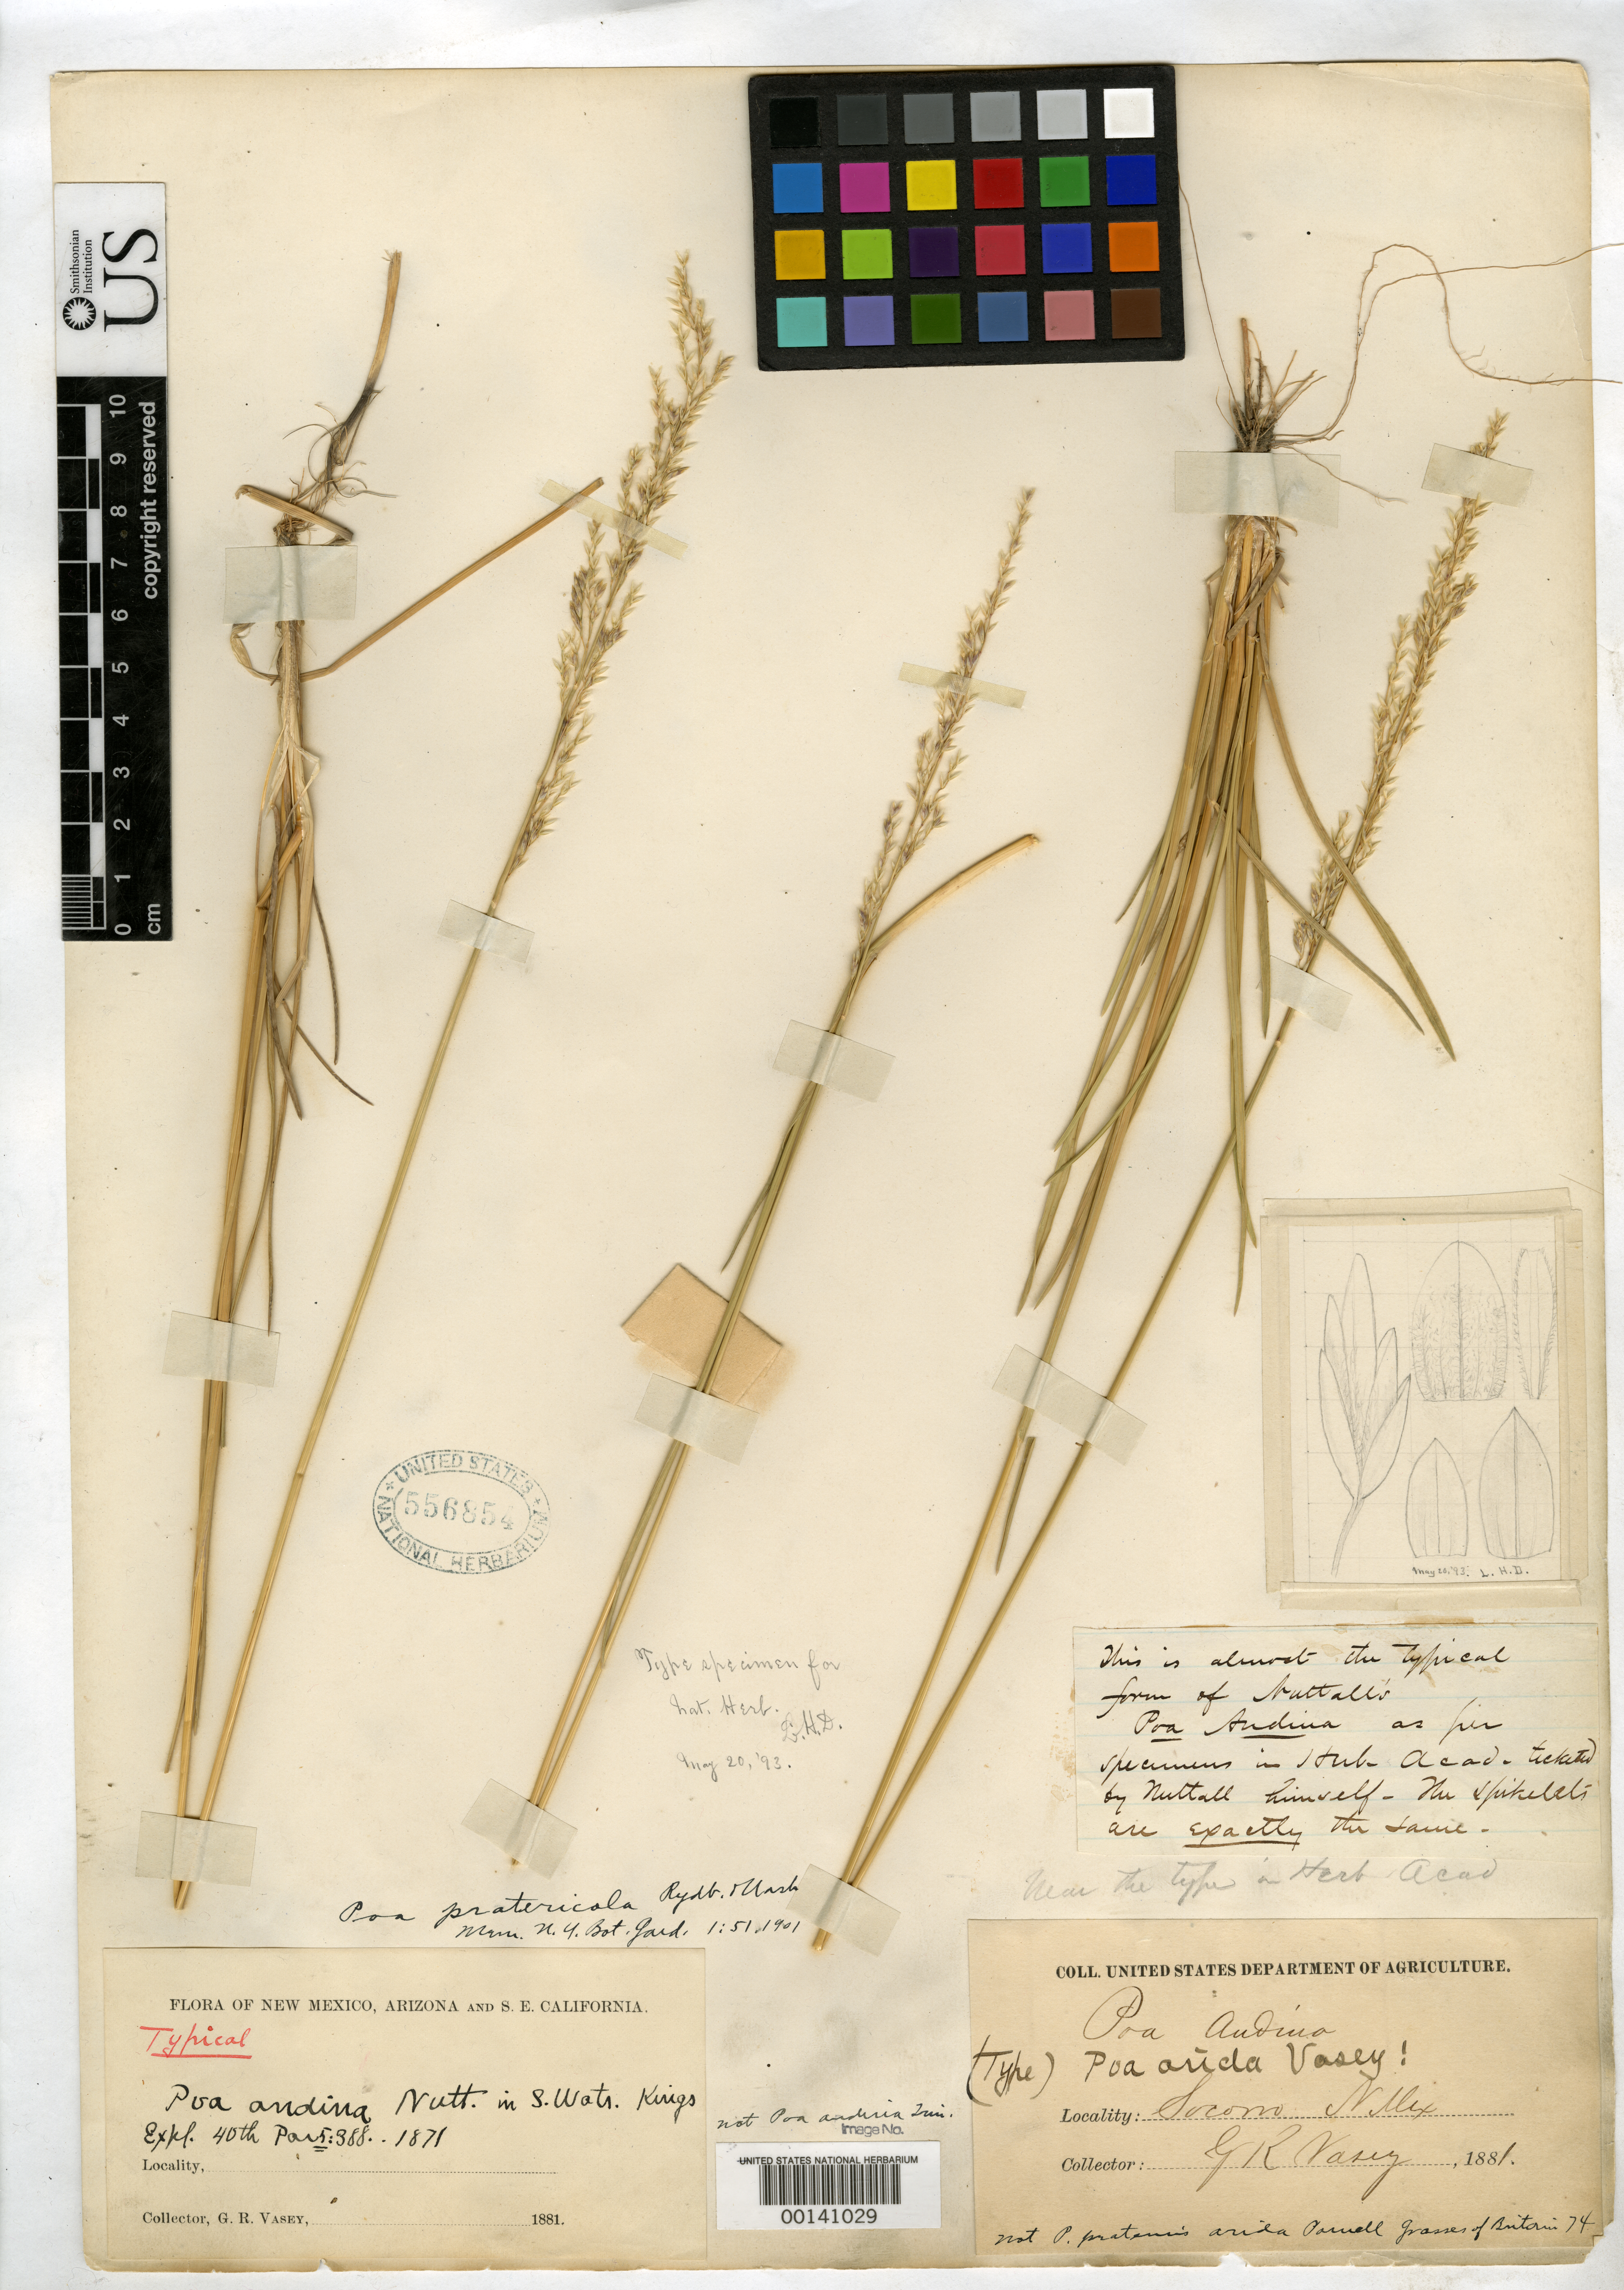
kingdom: Plantae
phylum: Tracheophyta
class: Liliopsida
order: Poales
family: Poaceae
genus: Poa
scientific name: Poa arida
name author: Vasey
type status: Isotype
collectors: G. R. Vasey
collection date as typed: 1881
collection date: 1881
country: United States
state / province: New Mexico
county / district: Socorro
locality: Socorro.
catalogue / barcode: US 556854